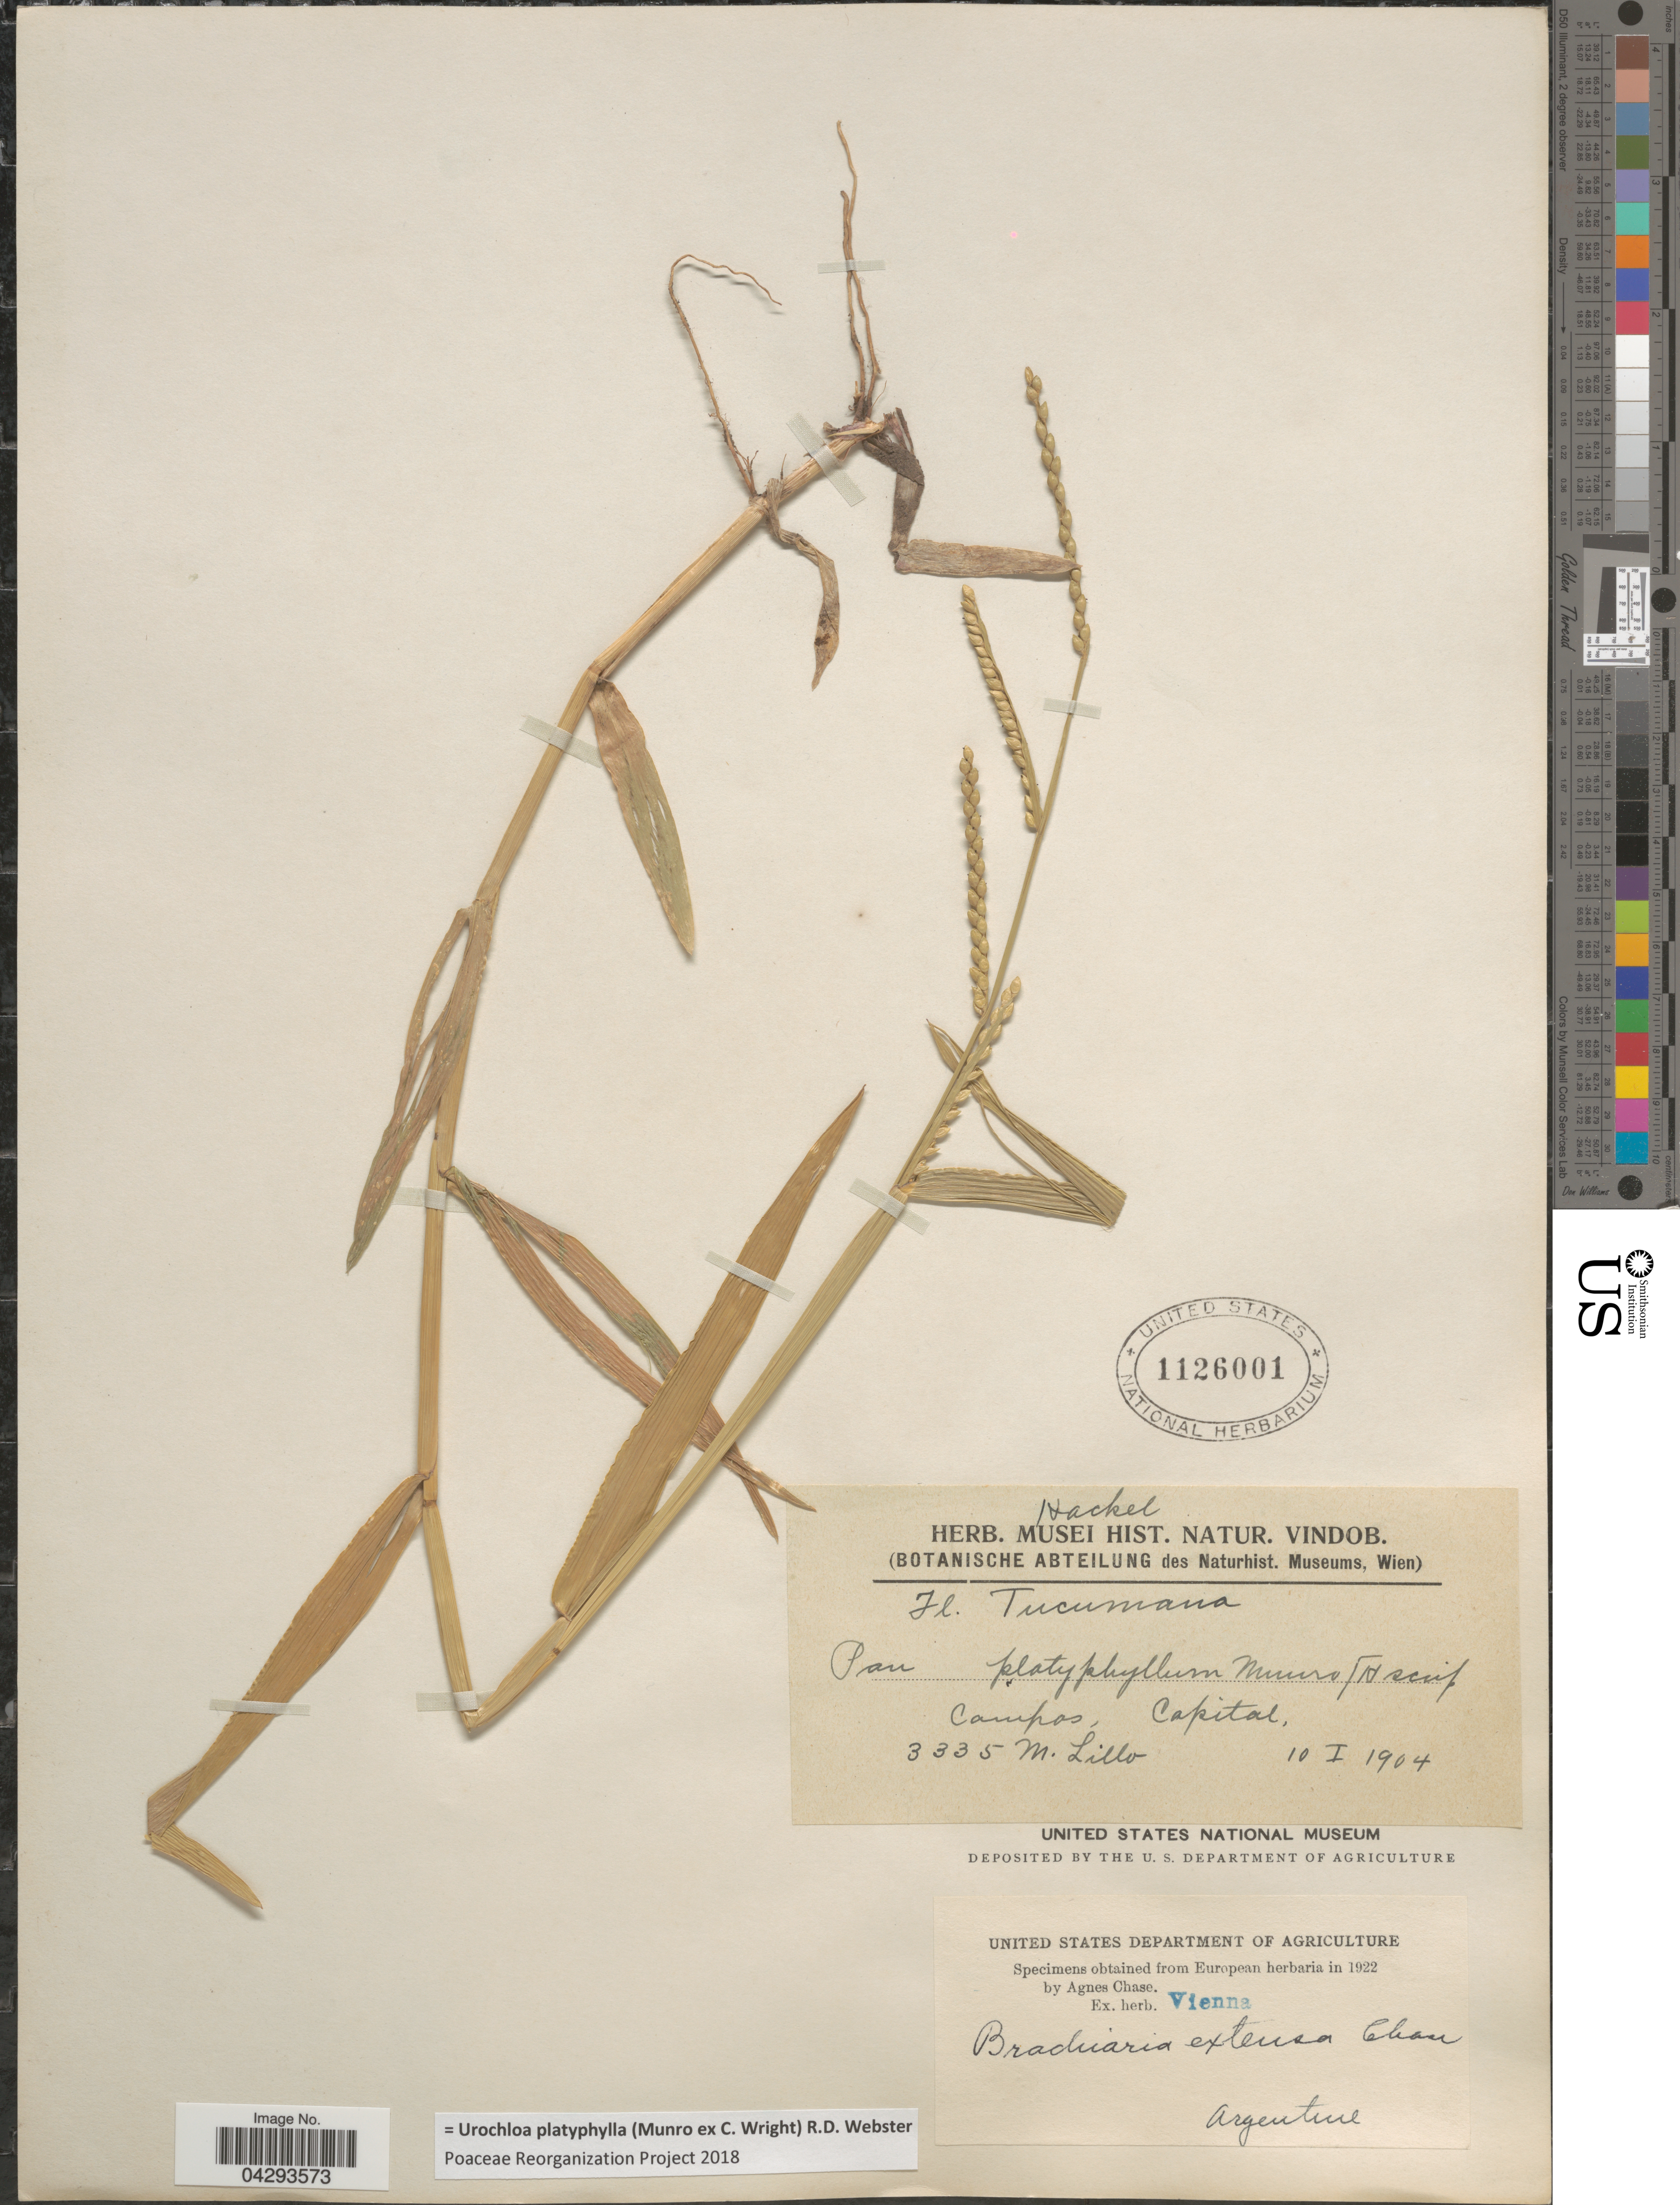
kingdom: Plantae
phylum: Tracheophyta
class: Liliopsida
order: Poales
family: Poaceae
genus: Urochloa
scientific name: Urochloa platyphylla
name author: (Munro ex C. Wright) R.D. Webster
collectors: M. Lillo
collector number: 3335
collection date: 1904-01-10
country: Argentina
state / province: Tucuman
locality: Campos, Capital.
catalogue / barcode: US 1126001